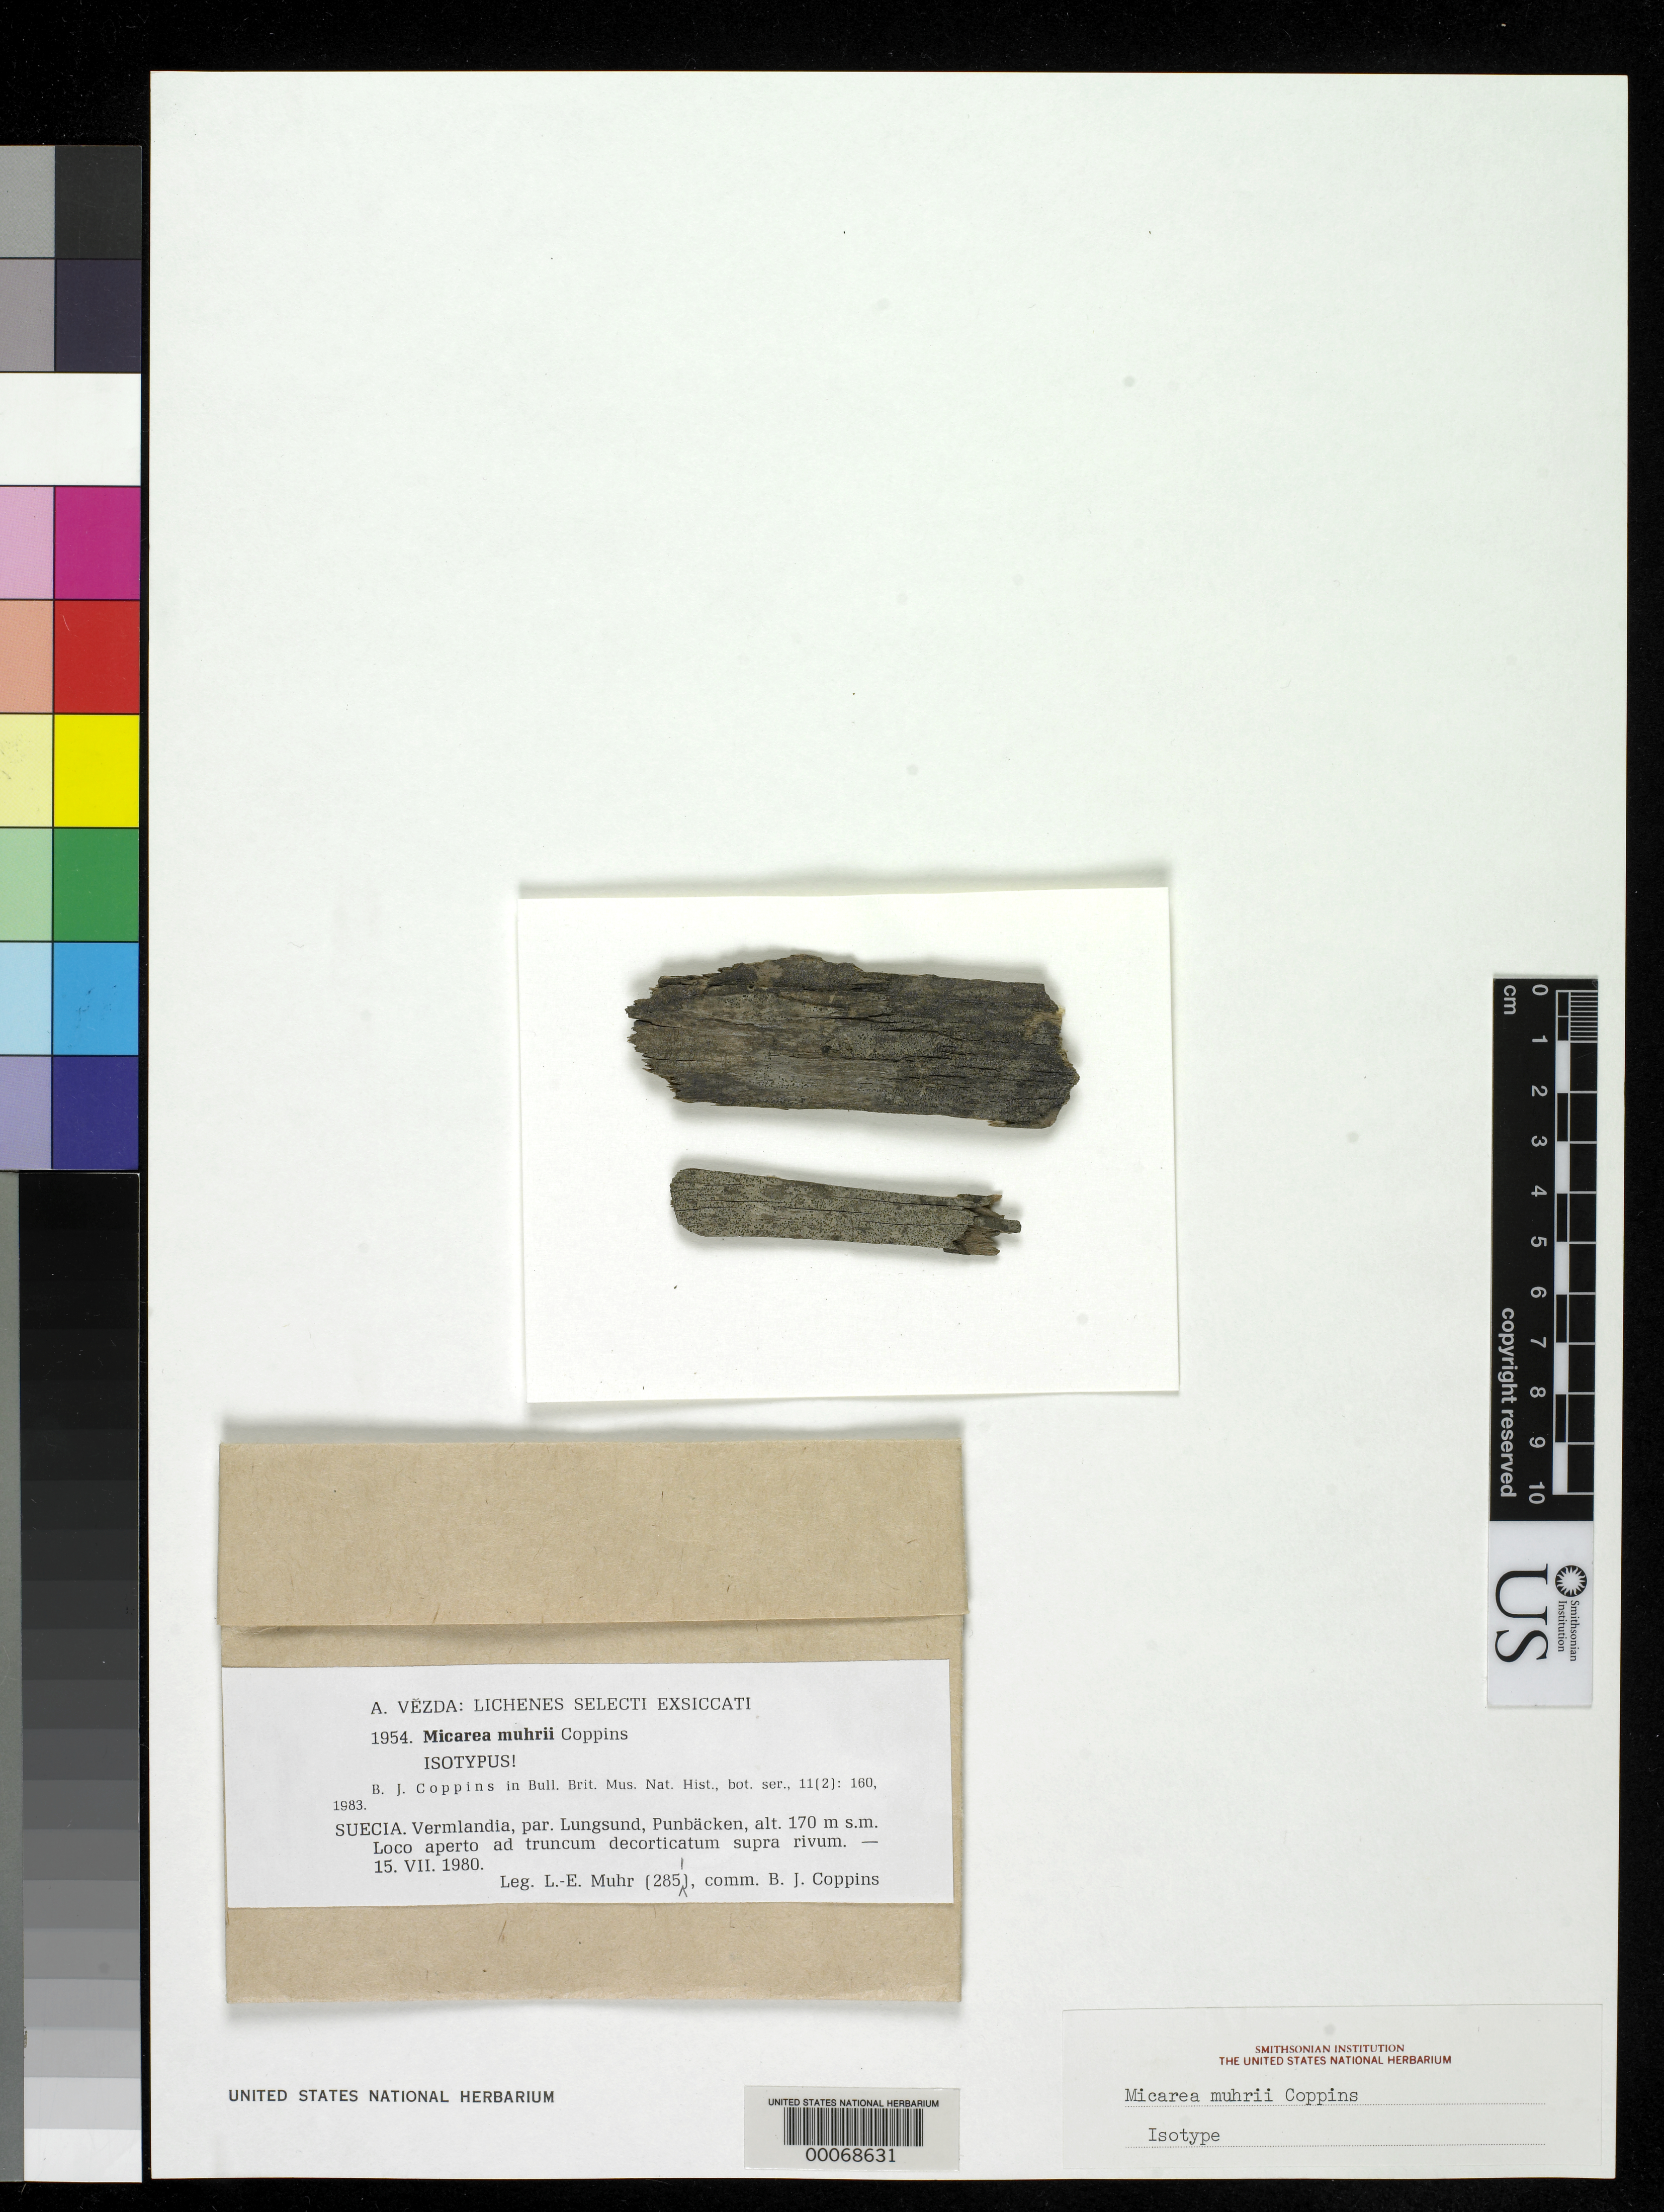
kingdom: Fungi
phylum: Ascomycota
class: Lecanoromycetes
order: Lecanorales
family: Byssolomataceae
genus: Micarea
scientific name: Micarea muhrii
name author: Coppins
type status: Isotype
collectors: L.-E. Muhr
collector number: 2851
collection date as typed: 15 Jun 1980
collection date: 1980-06-15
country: Sweden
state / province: Varmland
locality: Near Lungsund, Punbacken.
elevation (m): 170